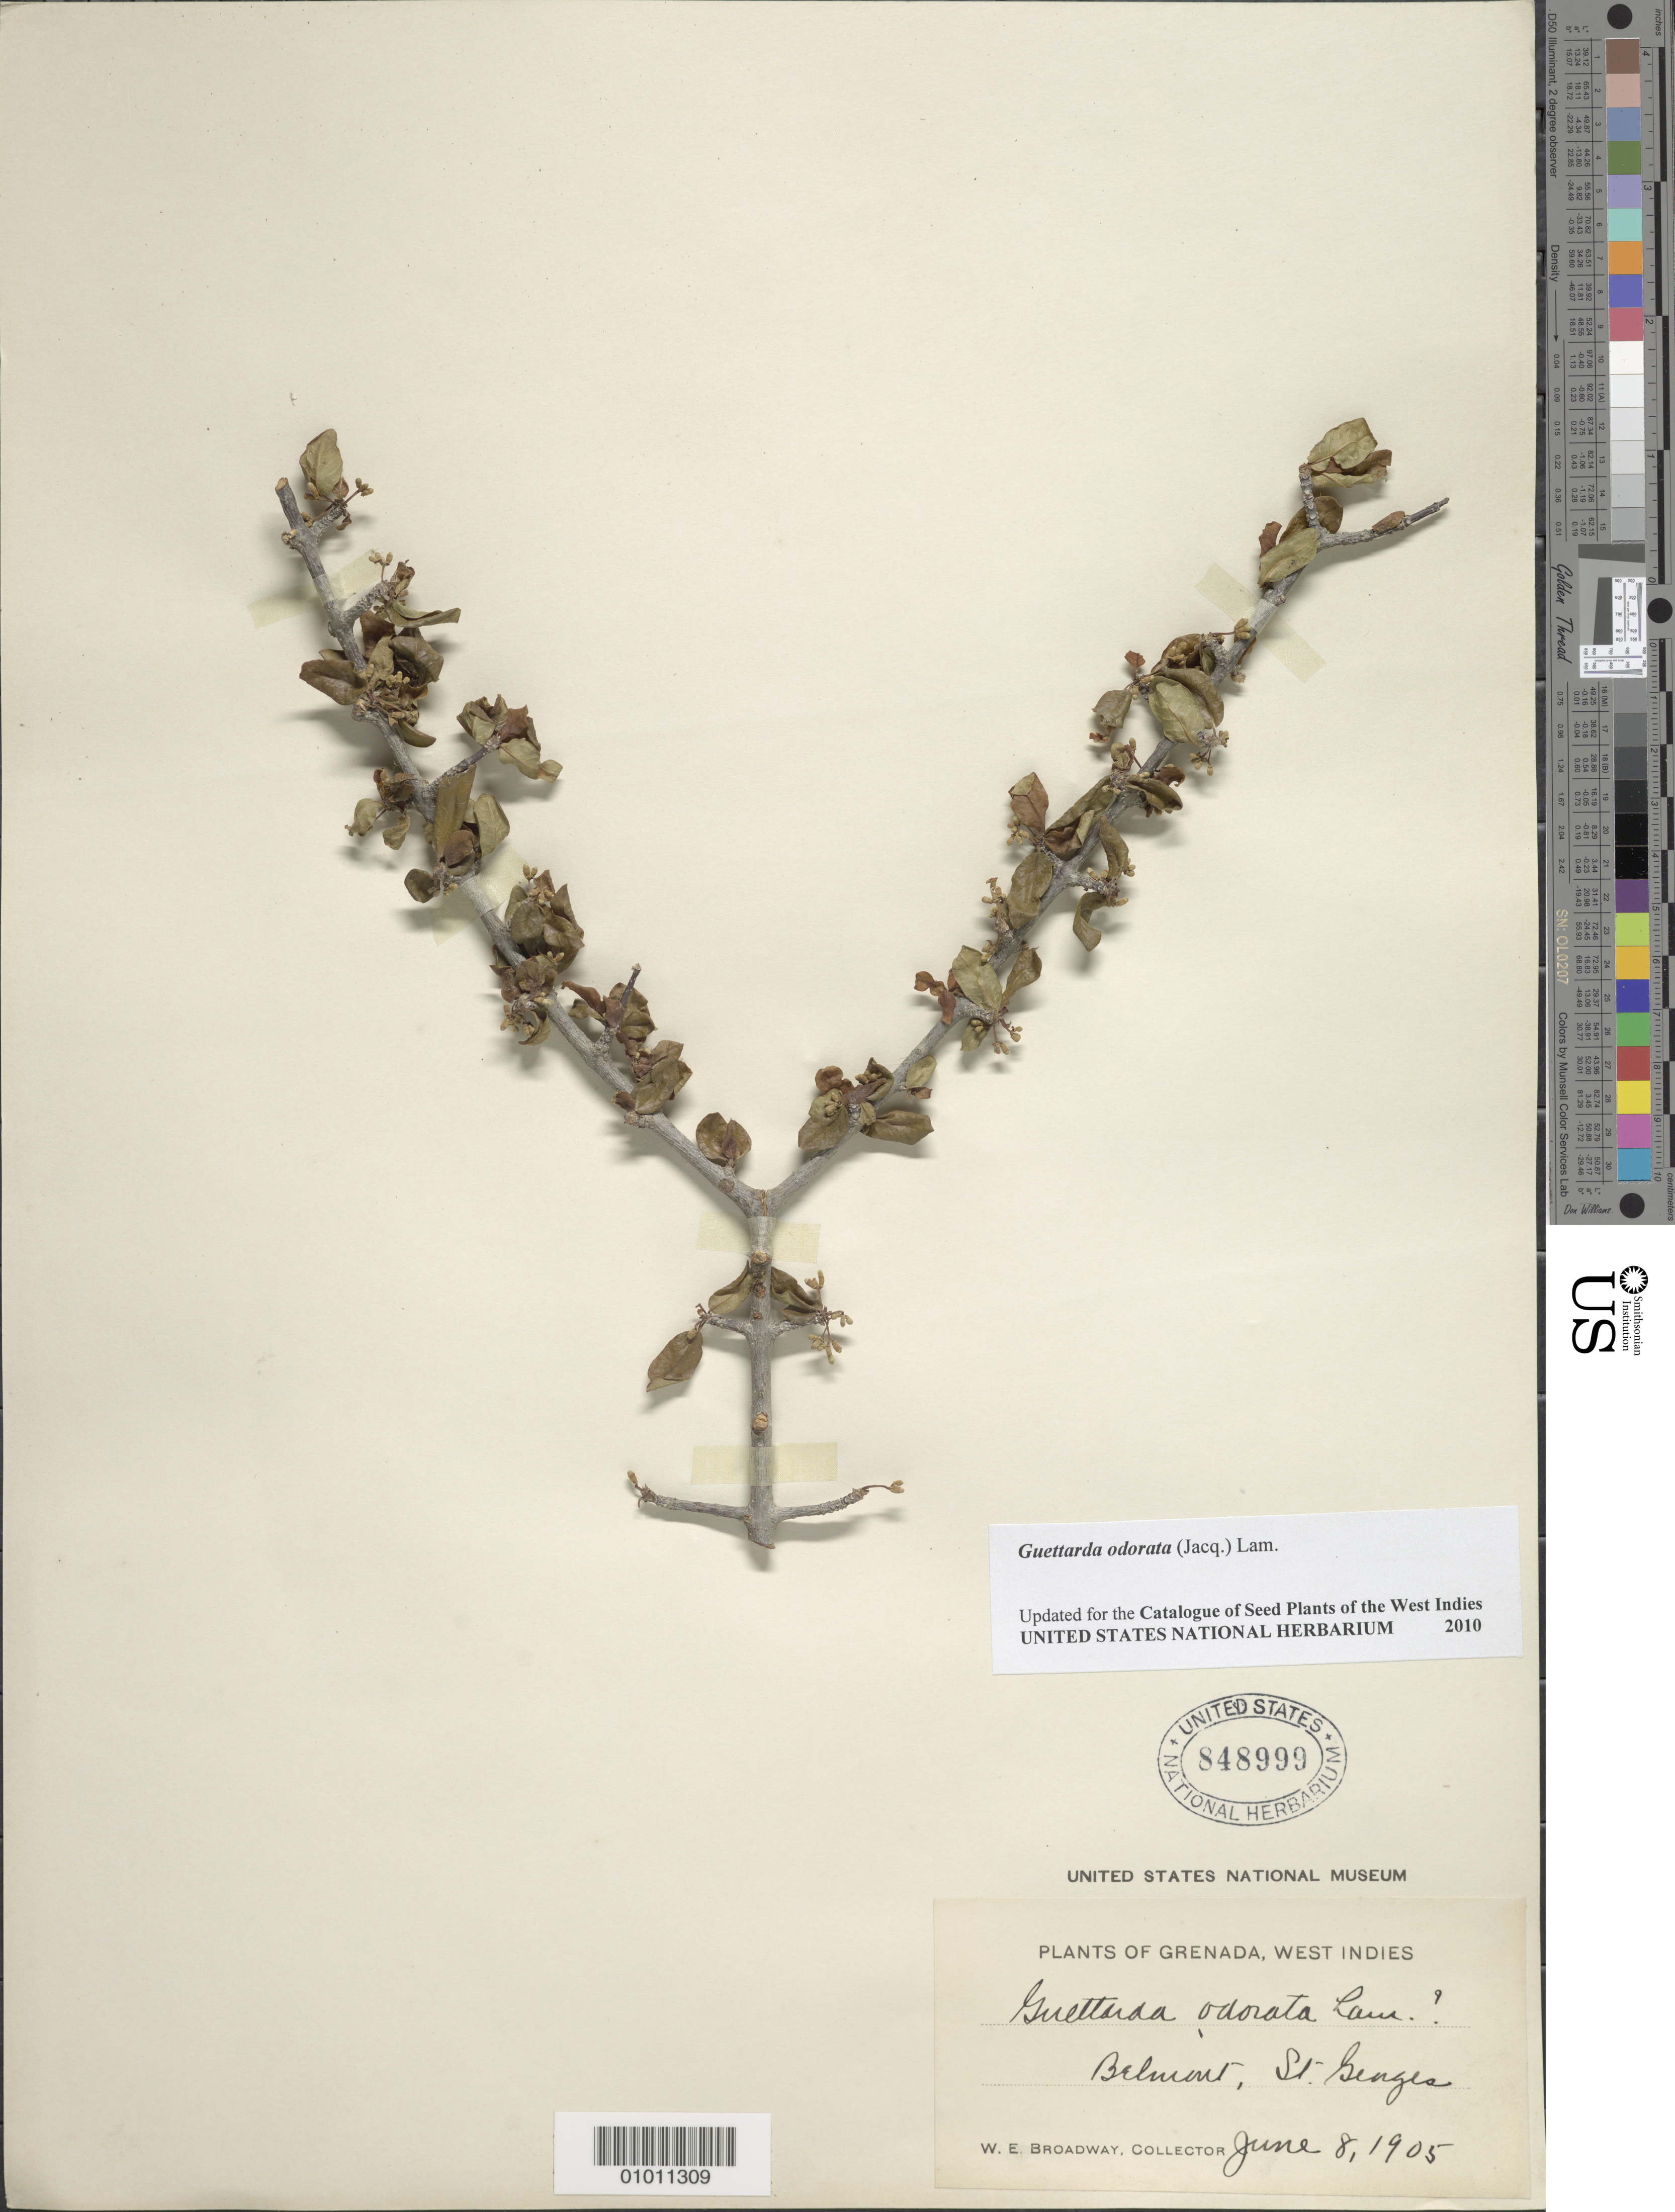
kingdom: Plantae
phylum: Tracheophyta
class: Magnoliopsida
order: Gentianales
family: Rubiaceae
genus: Guettarda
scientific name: Guettarda odorata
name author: (Jacq.) Lam.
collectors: W. E. Broadway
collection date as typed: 08 Jun 1905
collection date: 1905-06-08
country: Grenada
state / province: Saint George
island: Grenada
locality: Belmont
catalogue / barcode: US 848999